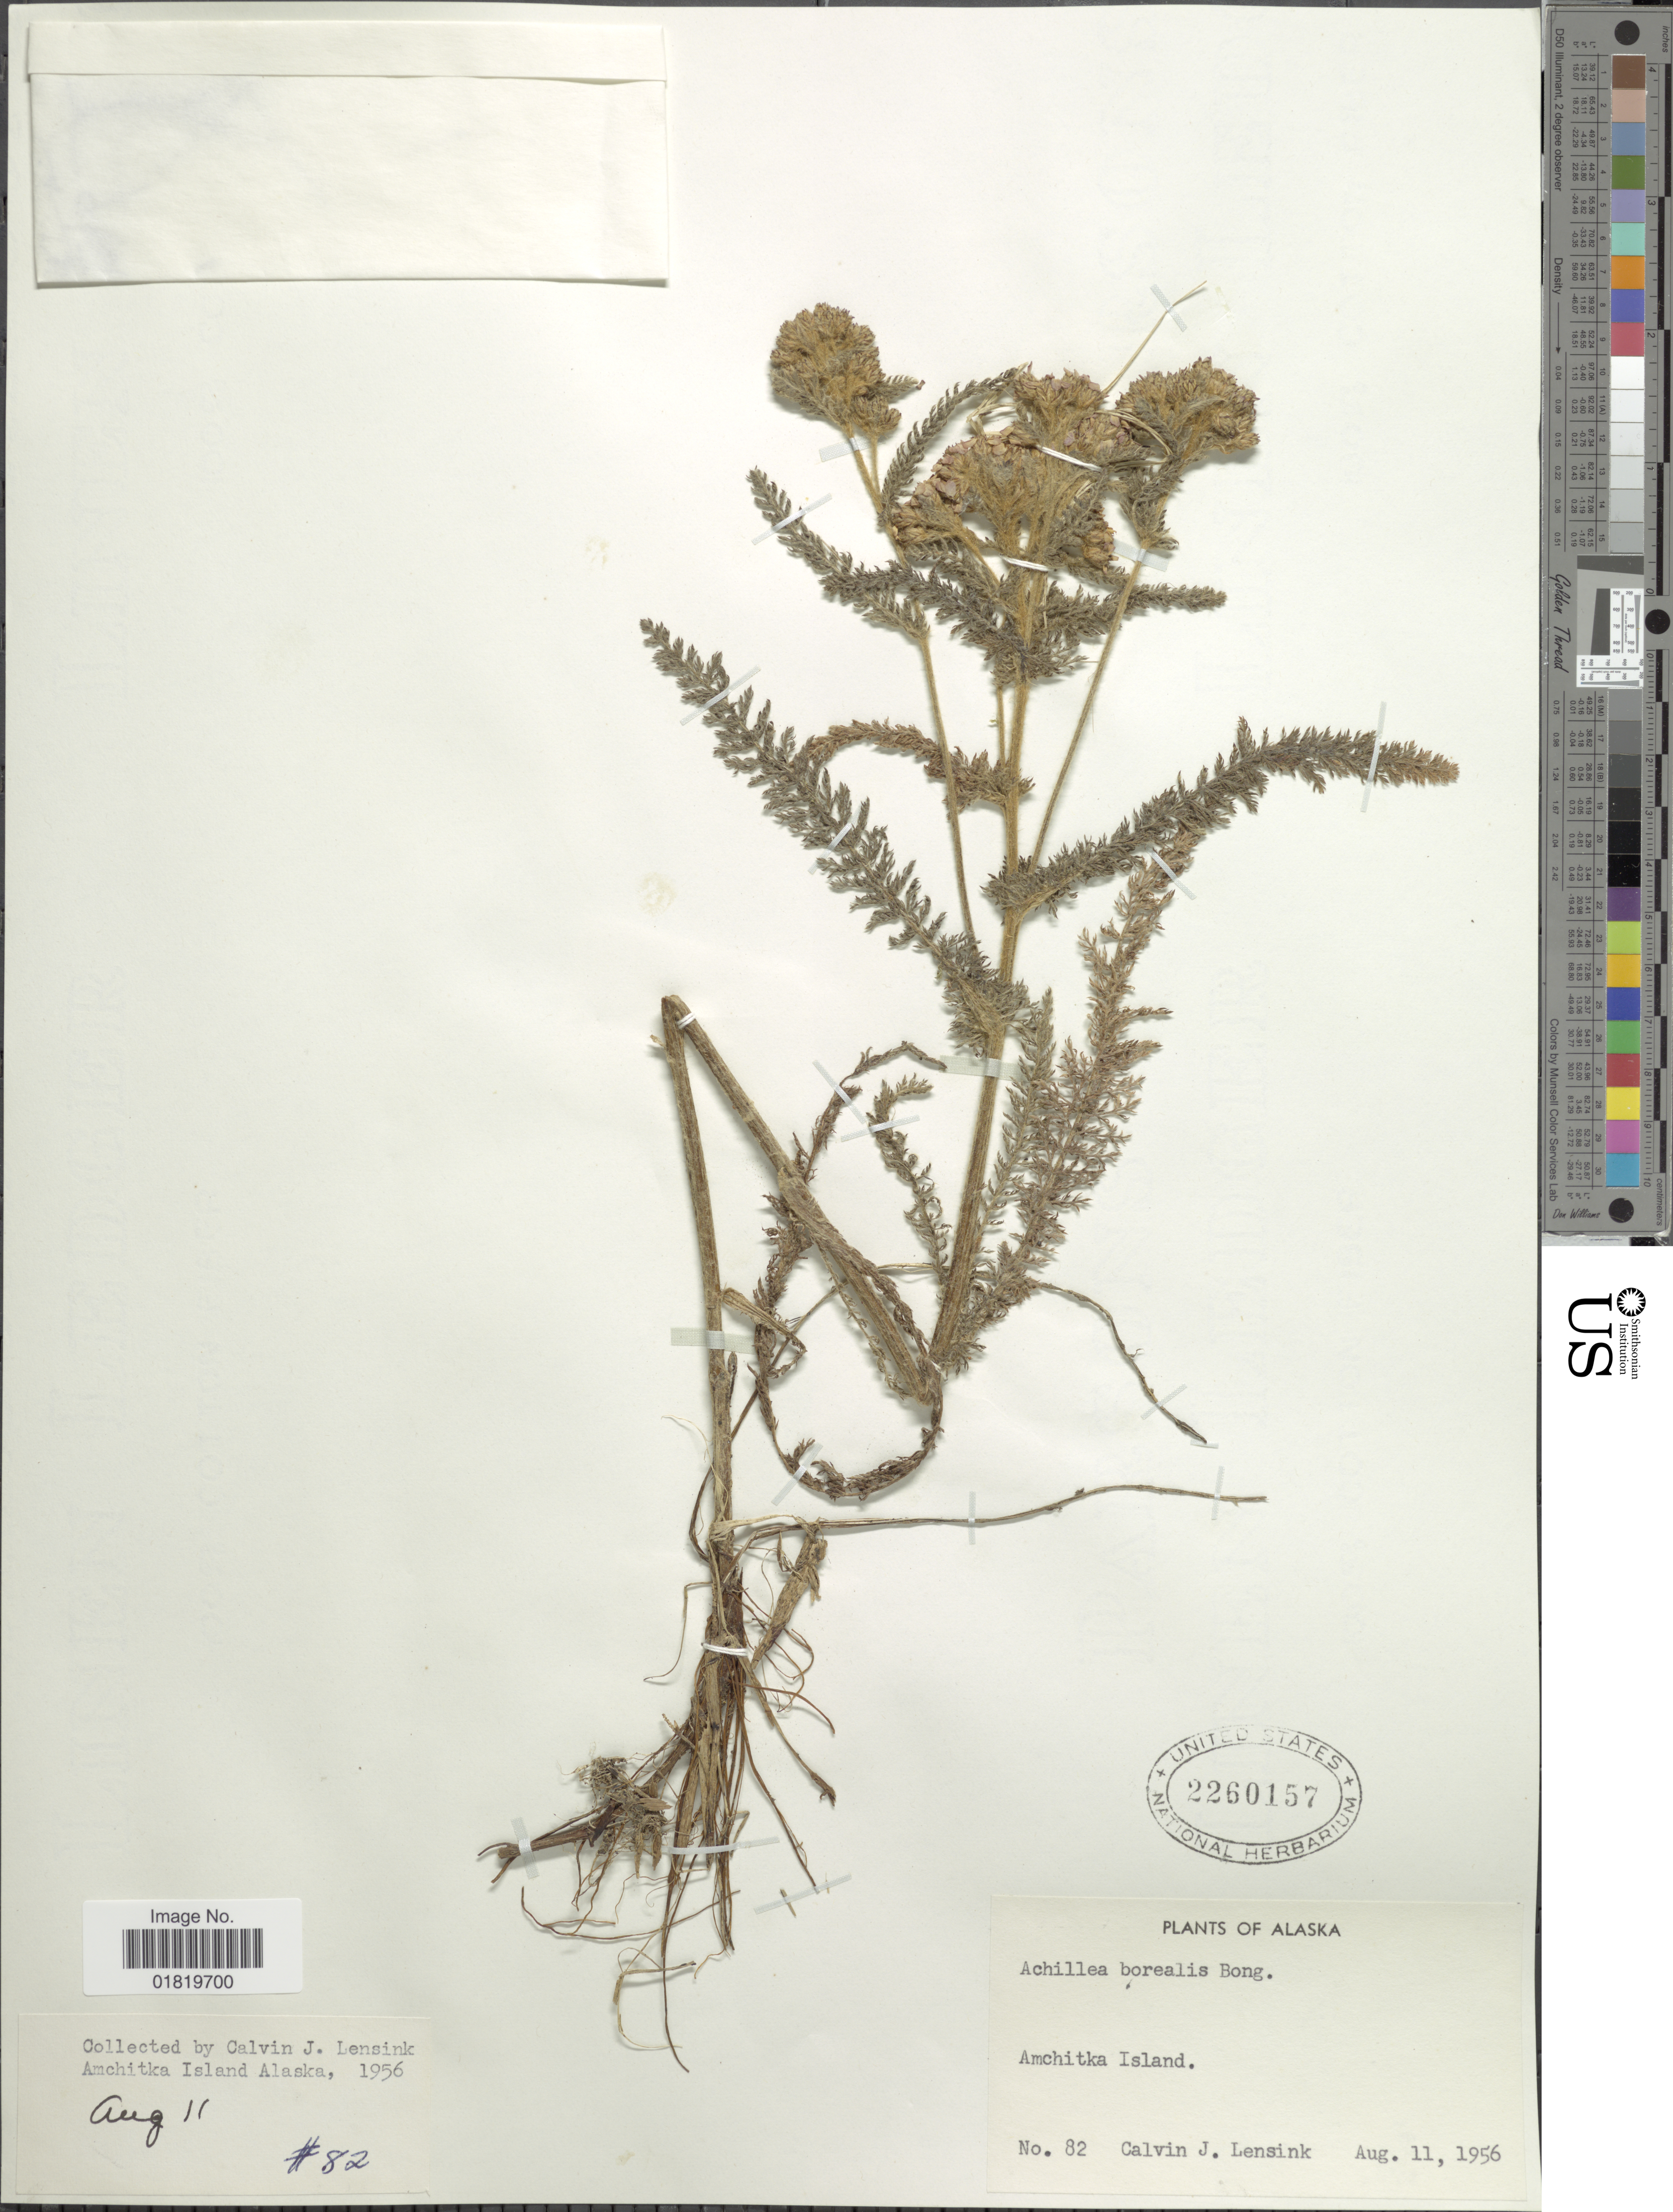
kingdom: Plantae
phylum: Tracheophyta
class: Magnoliopsida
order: Asterales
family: Asteraceae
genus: Achillea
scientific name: Achillea borealis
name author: Bong.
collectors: C. Lensink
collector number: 82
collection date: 1956-08-11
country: United States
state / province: Alaska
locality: Amchitka Island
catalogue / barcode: US 2260157